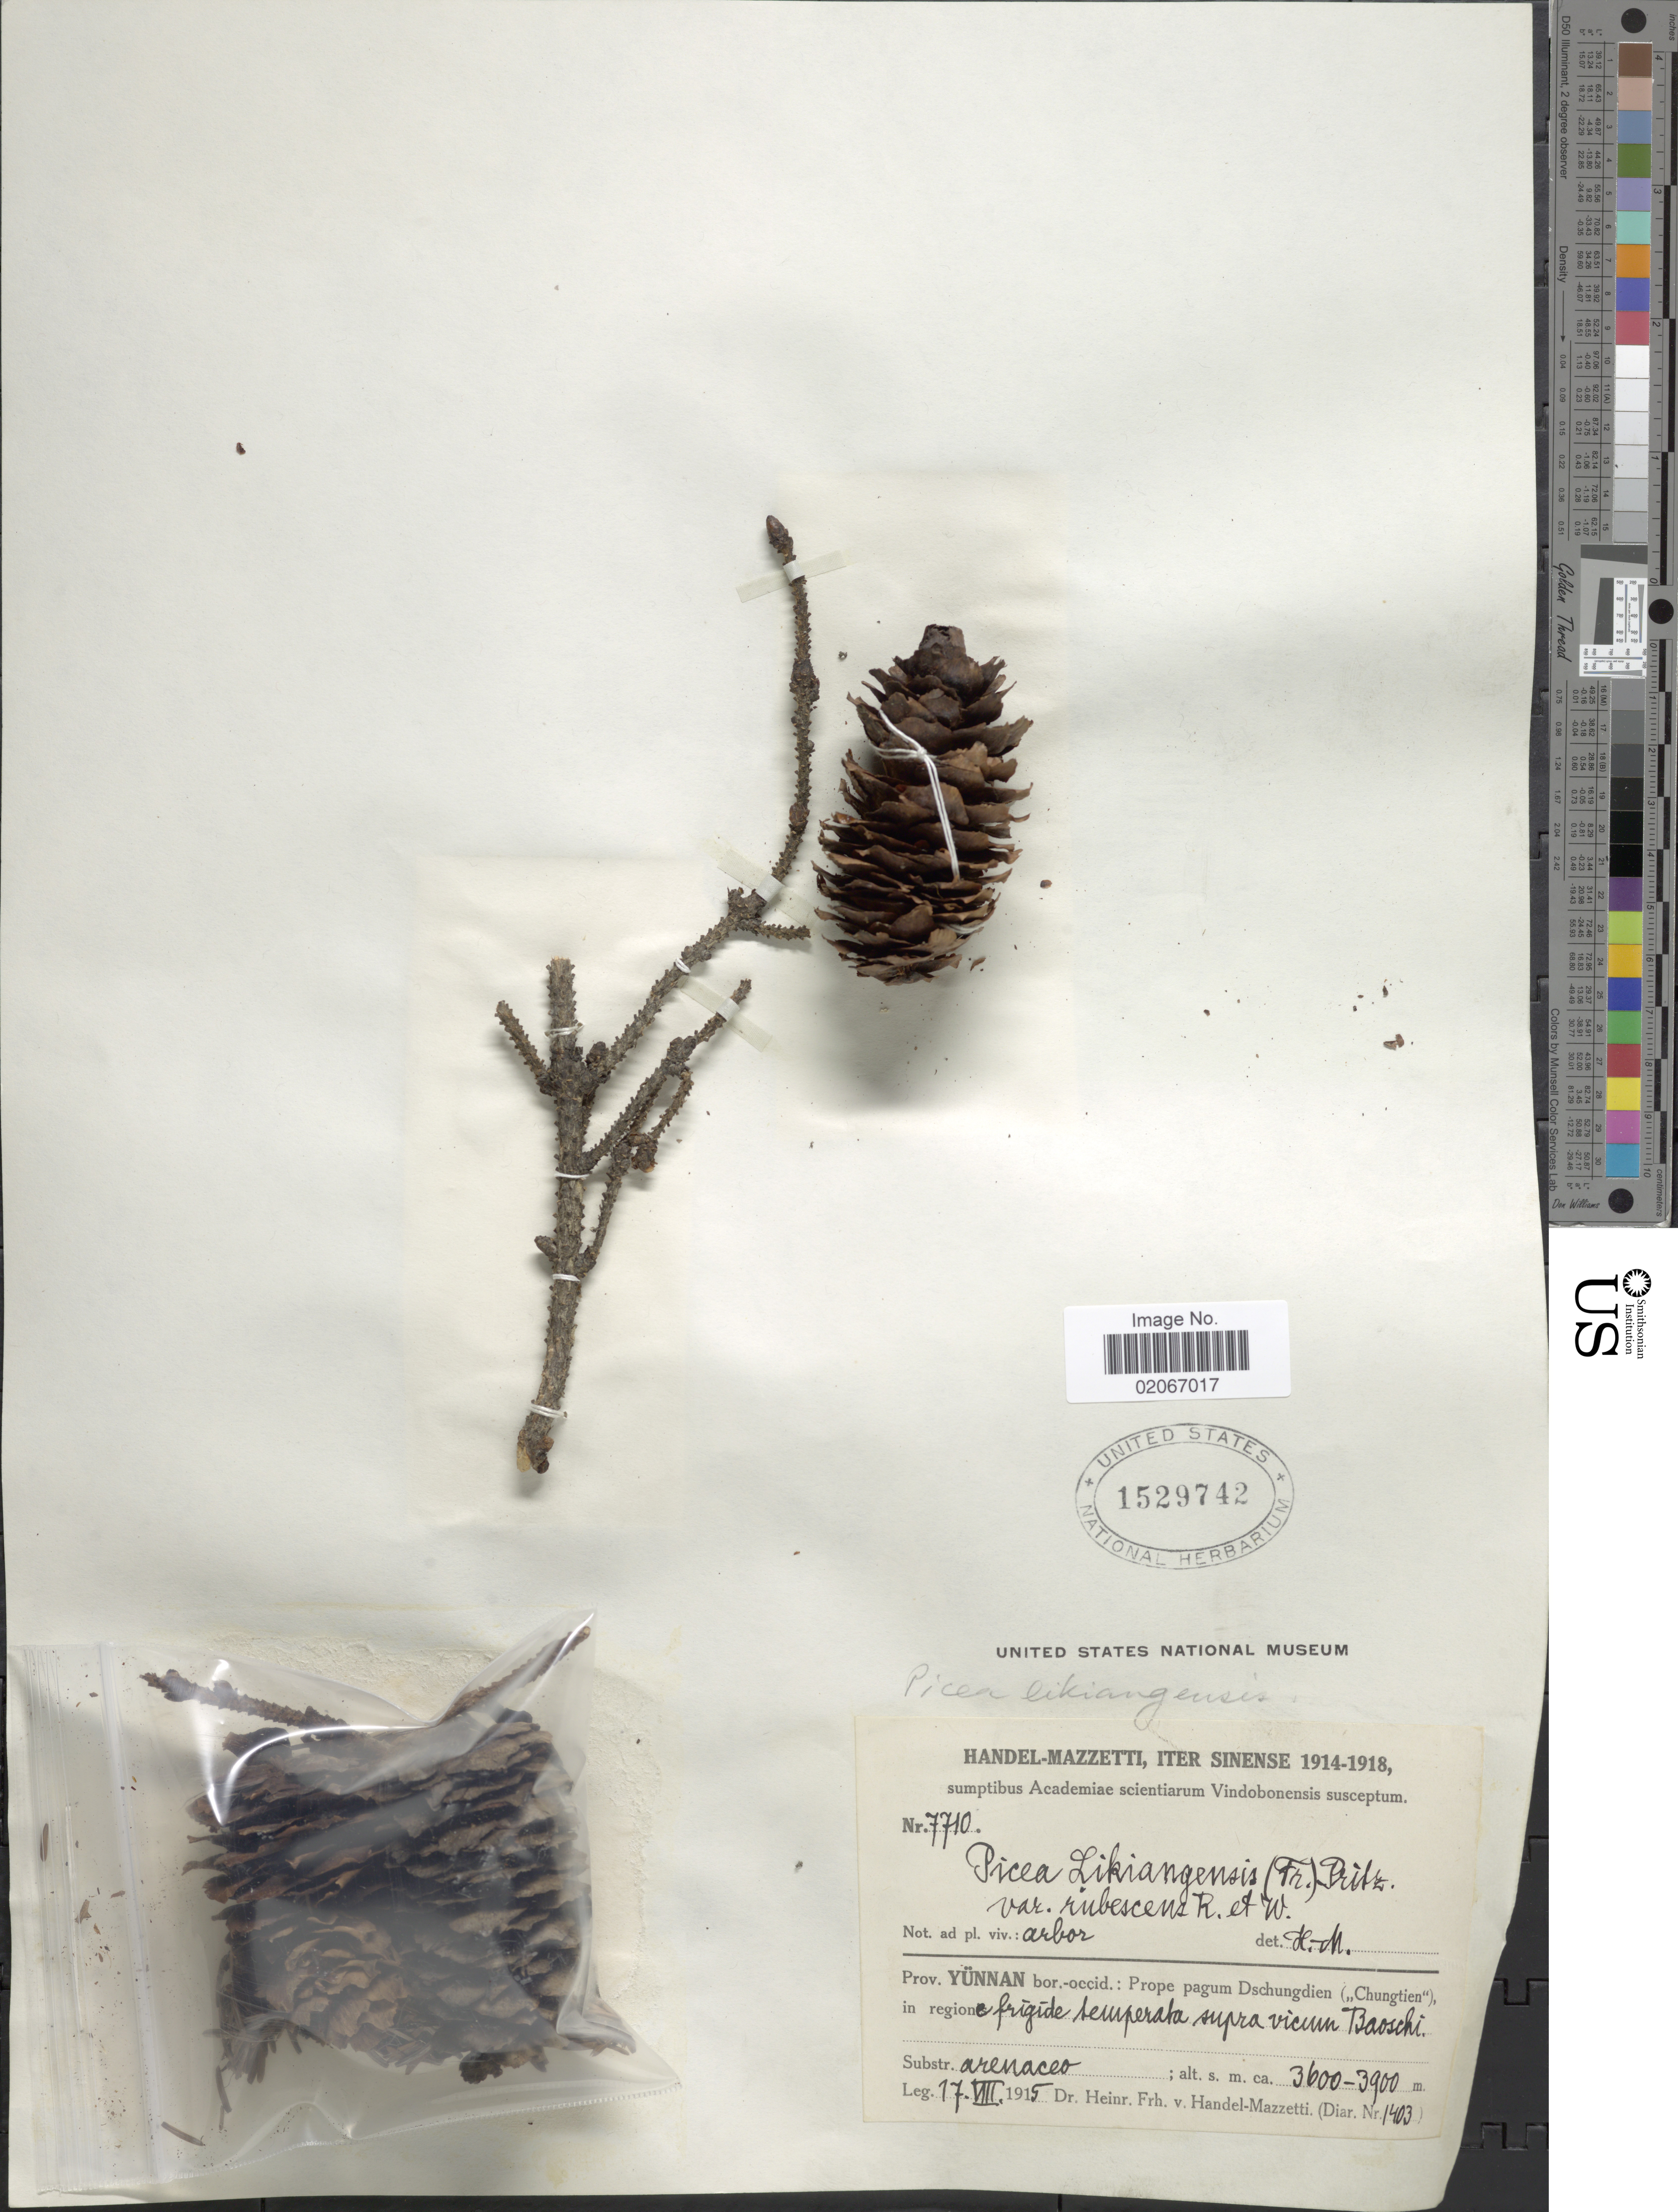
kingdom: Plantae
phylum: Tracheophyta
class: Pinopsida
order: Pinales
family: Pinaceae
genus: Picea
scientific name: Picea likiangensis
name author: (Franch.) E. Pritz.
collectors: H. Handel-Mazzetti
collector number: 7710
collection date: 1915-08-17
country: China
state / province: Yunnan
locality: Prov. Yunnan bor.- occid.: Prope pagum Dschungfien ("Chungtien"), in regione frigide semperata supra vicum Baoschi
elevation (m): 3600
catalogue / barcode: US 1529742